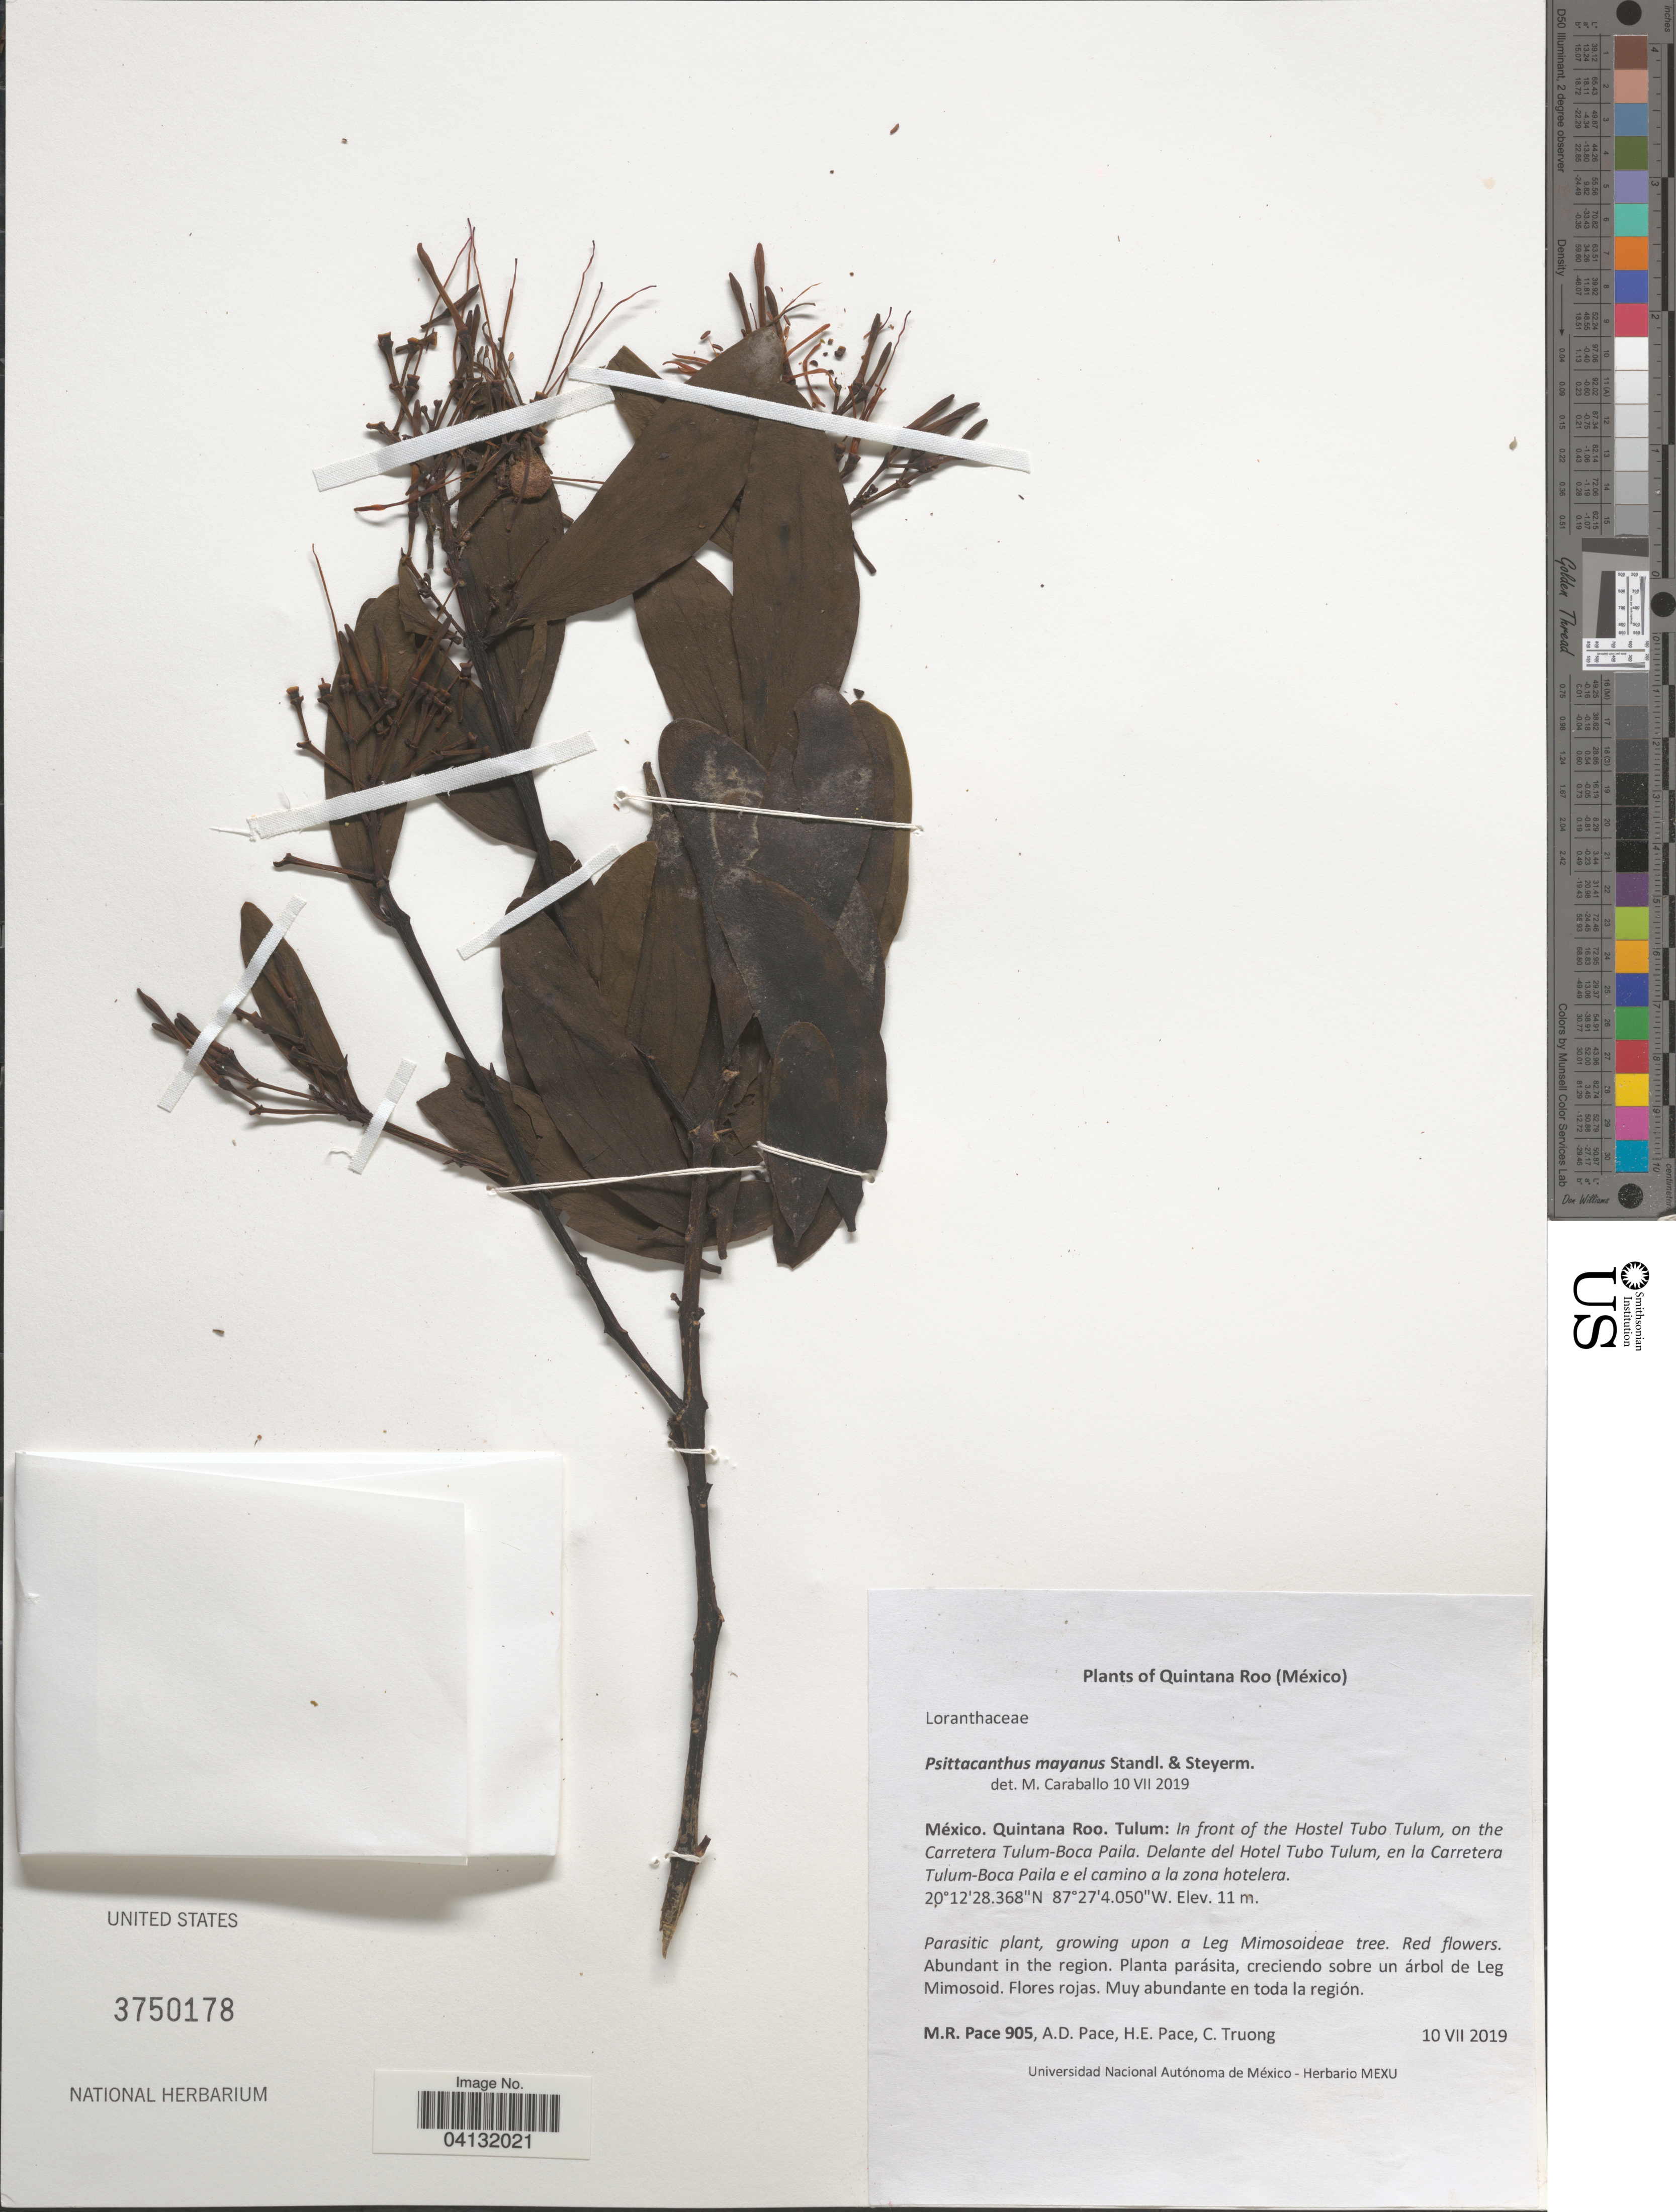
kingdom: Plantae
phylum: Tracheophyta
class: Magnoliopsida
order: Santalales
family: Loranthaceae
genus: Psittacanthus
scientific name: Psittacanthus mayanus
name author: Standl. & Steyerm.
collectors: M. R. Pace, A. Pace, H. Pace & C. Truong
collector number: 905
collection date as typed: Transcribed d/m/y: 10/7/2019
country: Mexico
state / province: Quintana Roo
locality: Tulum: In front of the Hostel Tubo Tulum, on the Carretera Tulum-Boca Paila. Delante del Hotel Tubo Tulum, en la Carretera Tulum-Boca Paila e el camino a la zona hotelera.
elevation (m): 11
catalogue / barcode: US 3750178